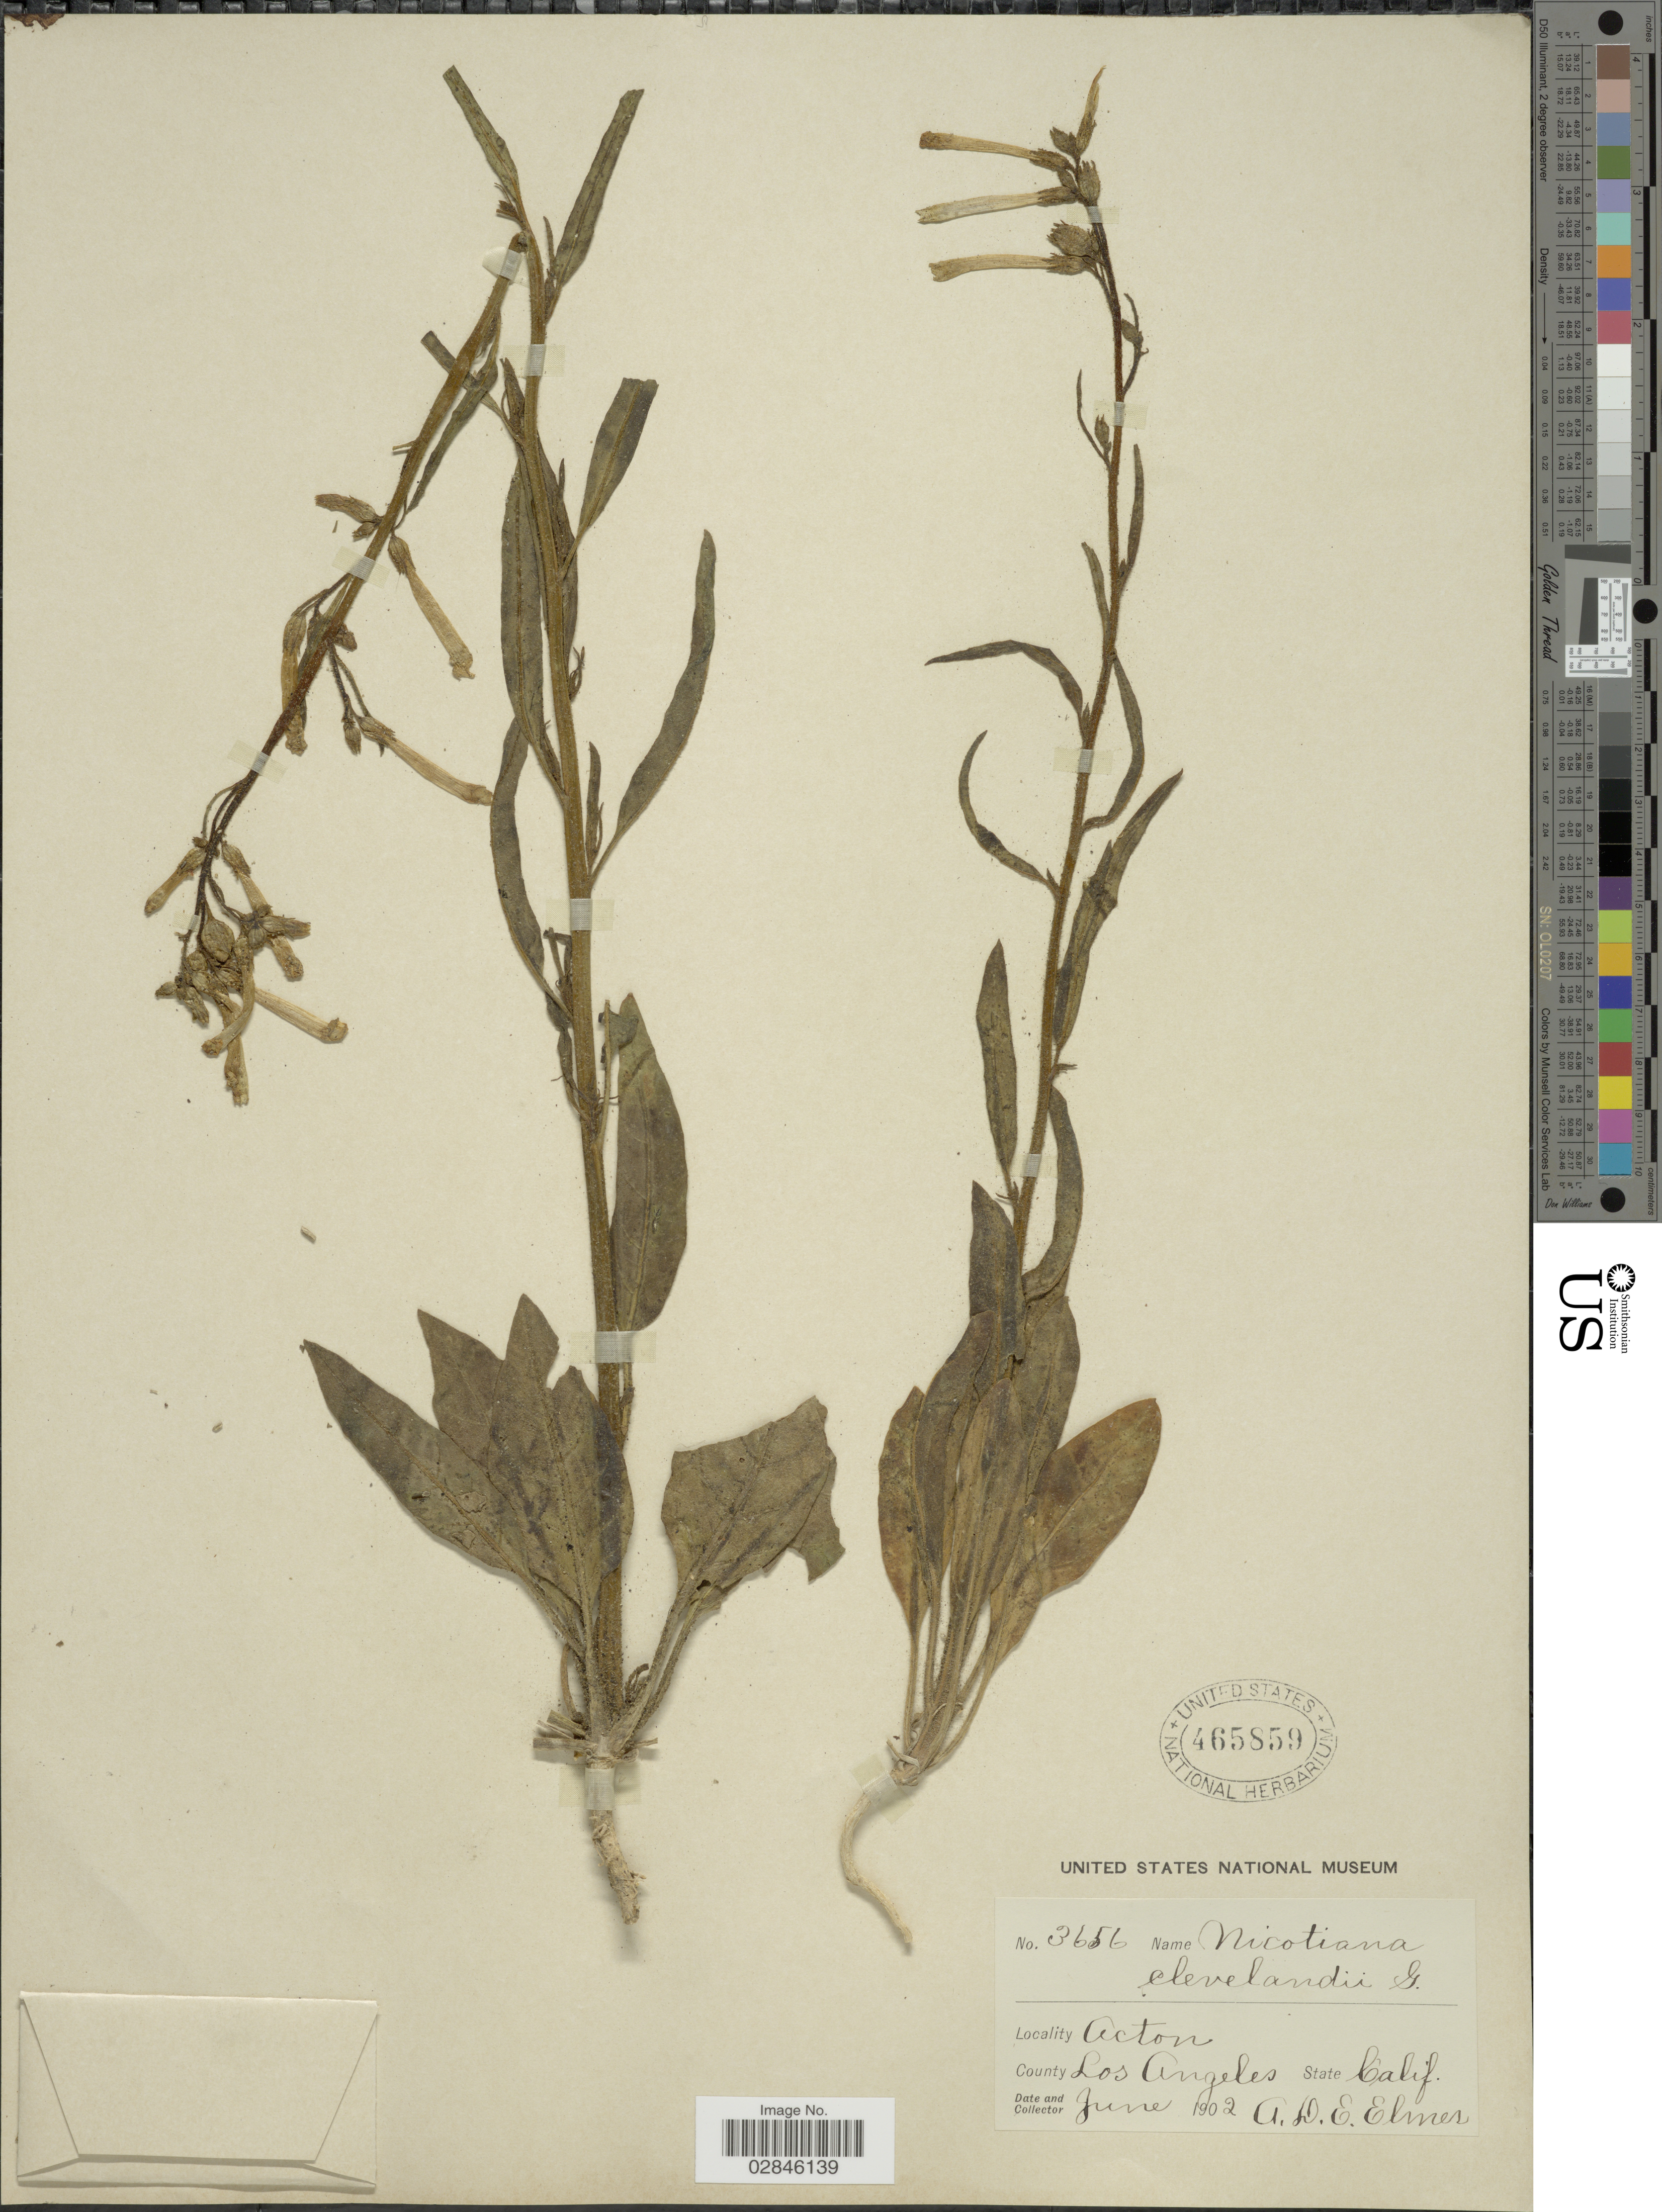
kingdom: Plantae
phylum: Tracheophyta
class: Magnoliopsida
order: Solanales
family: Solanaceae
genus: Nicotiana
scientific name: Nicotiana clevelandii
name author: A. Gray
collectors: A. D. E. Elmer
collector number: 3656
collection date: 1902-06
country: United States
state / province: California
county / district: Los Angeles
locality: Acton. County Los Angeles, State Calif.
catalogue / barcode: US 465859